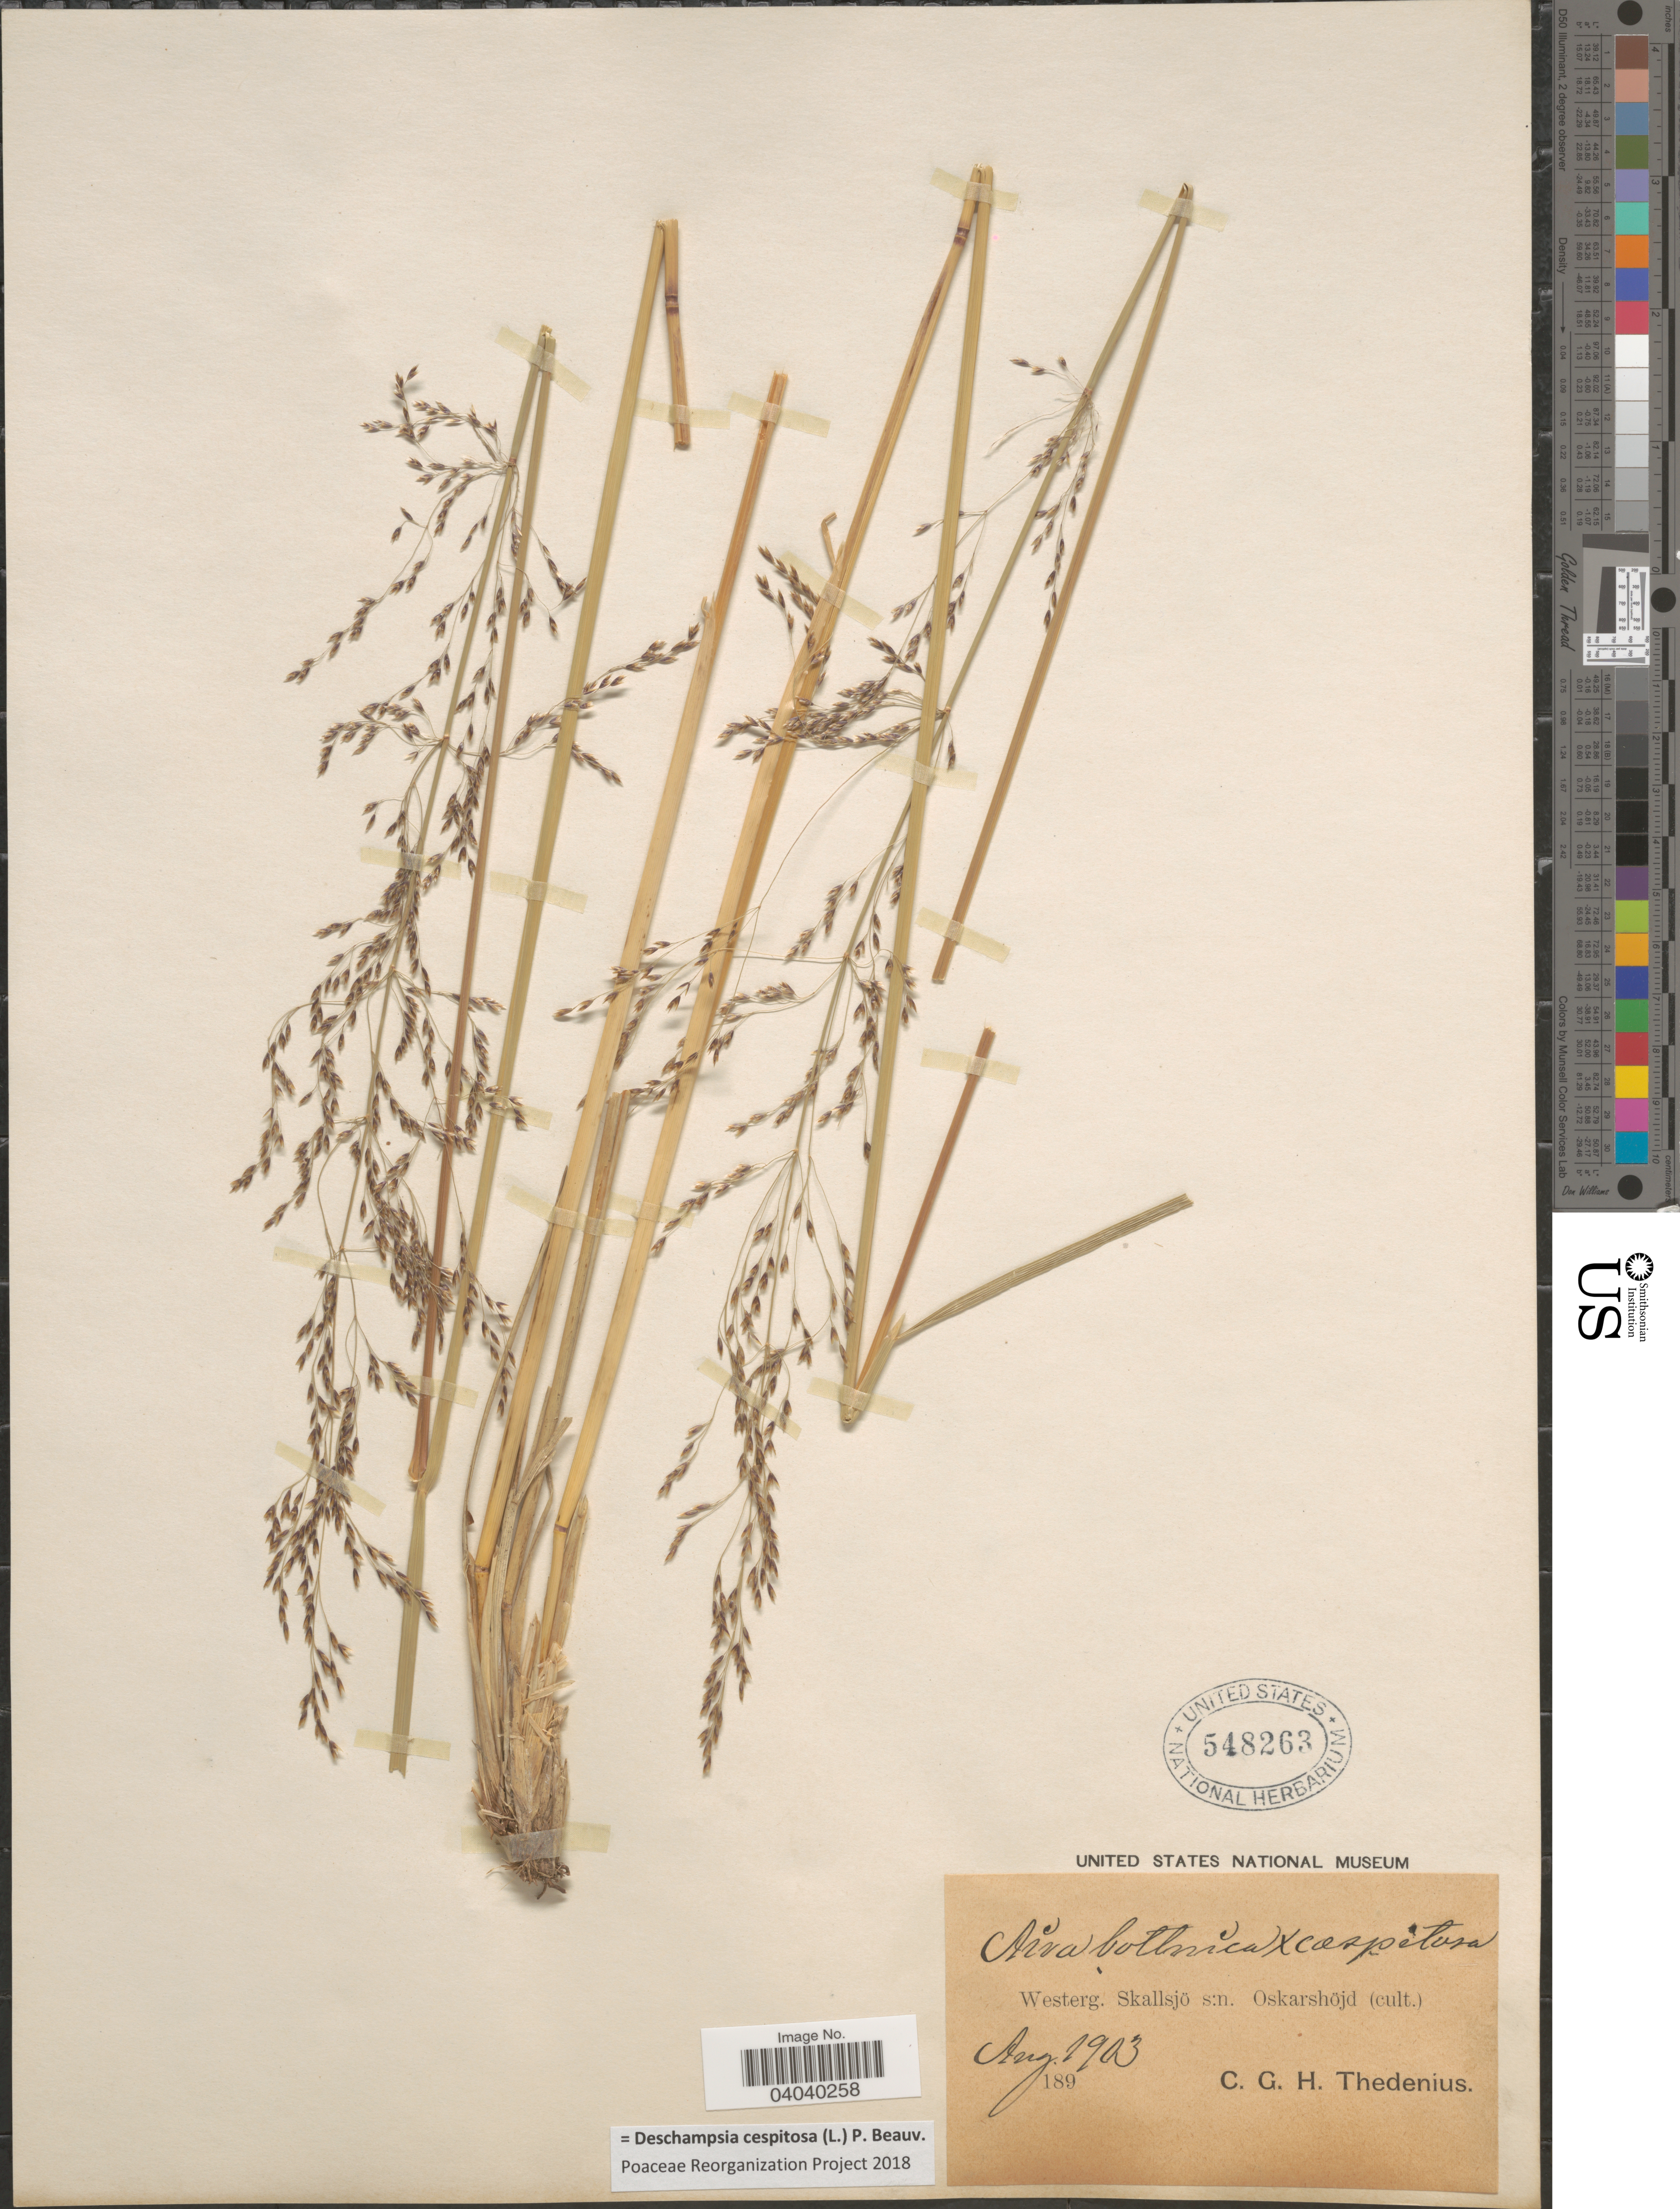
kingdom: Plantae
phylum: Tracheophyta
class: Liliopsida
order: Poales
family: Poaceae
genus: Deschampsia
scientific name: Deschampsia cespitosa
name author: (L.) P. Beauv.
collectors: C. Thedenius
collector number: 189 ?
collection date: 1903-08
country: Sweden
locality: Westerg. Skallsjö s:n. Oskarshöjd.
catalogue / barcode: US 548263